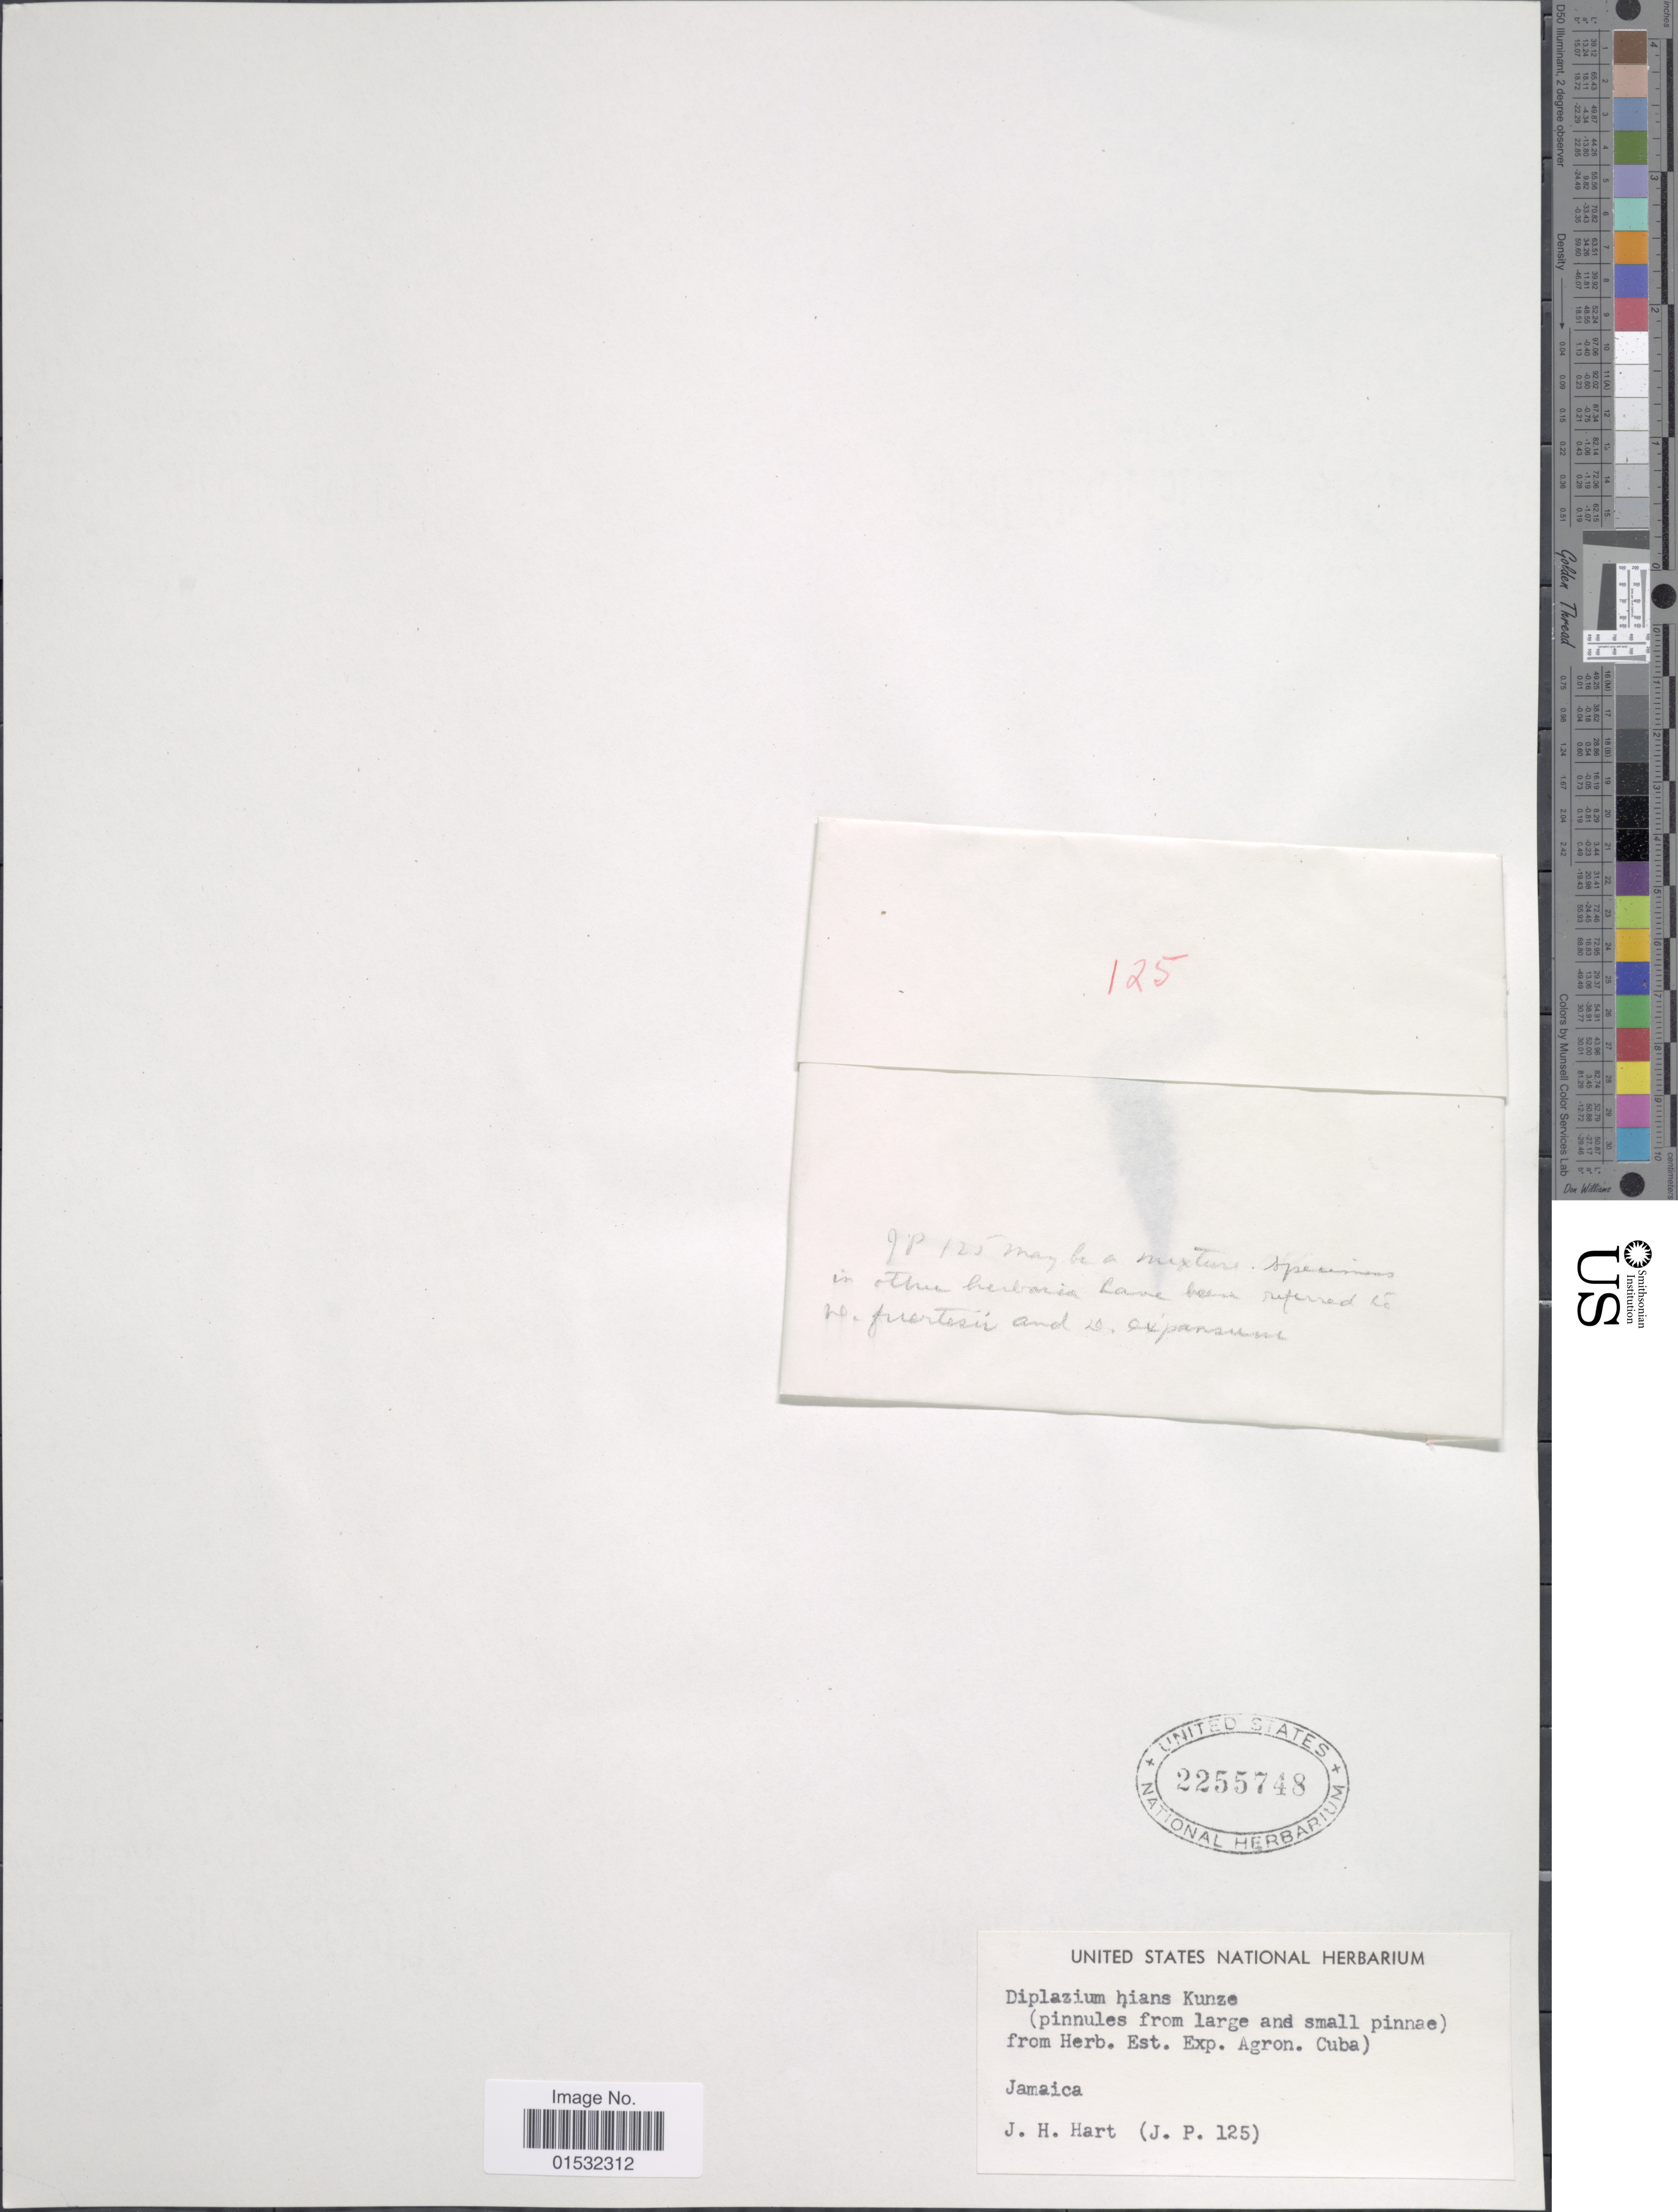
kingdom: Plantae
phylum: Tracheophyta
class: Polypodiopsida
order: Polypodiales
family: Athyriaceae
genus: Diplazium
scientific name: Diplazium hians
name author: Kunze ex Klotzsch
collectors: J. H. Hart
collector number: J. P. 125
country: Jamaica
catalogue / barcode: US 2255748